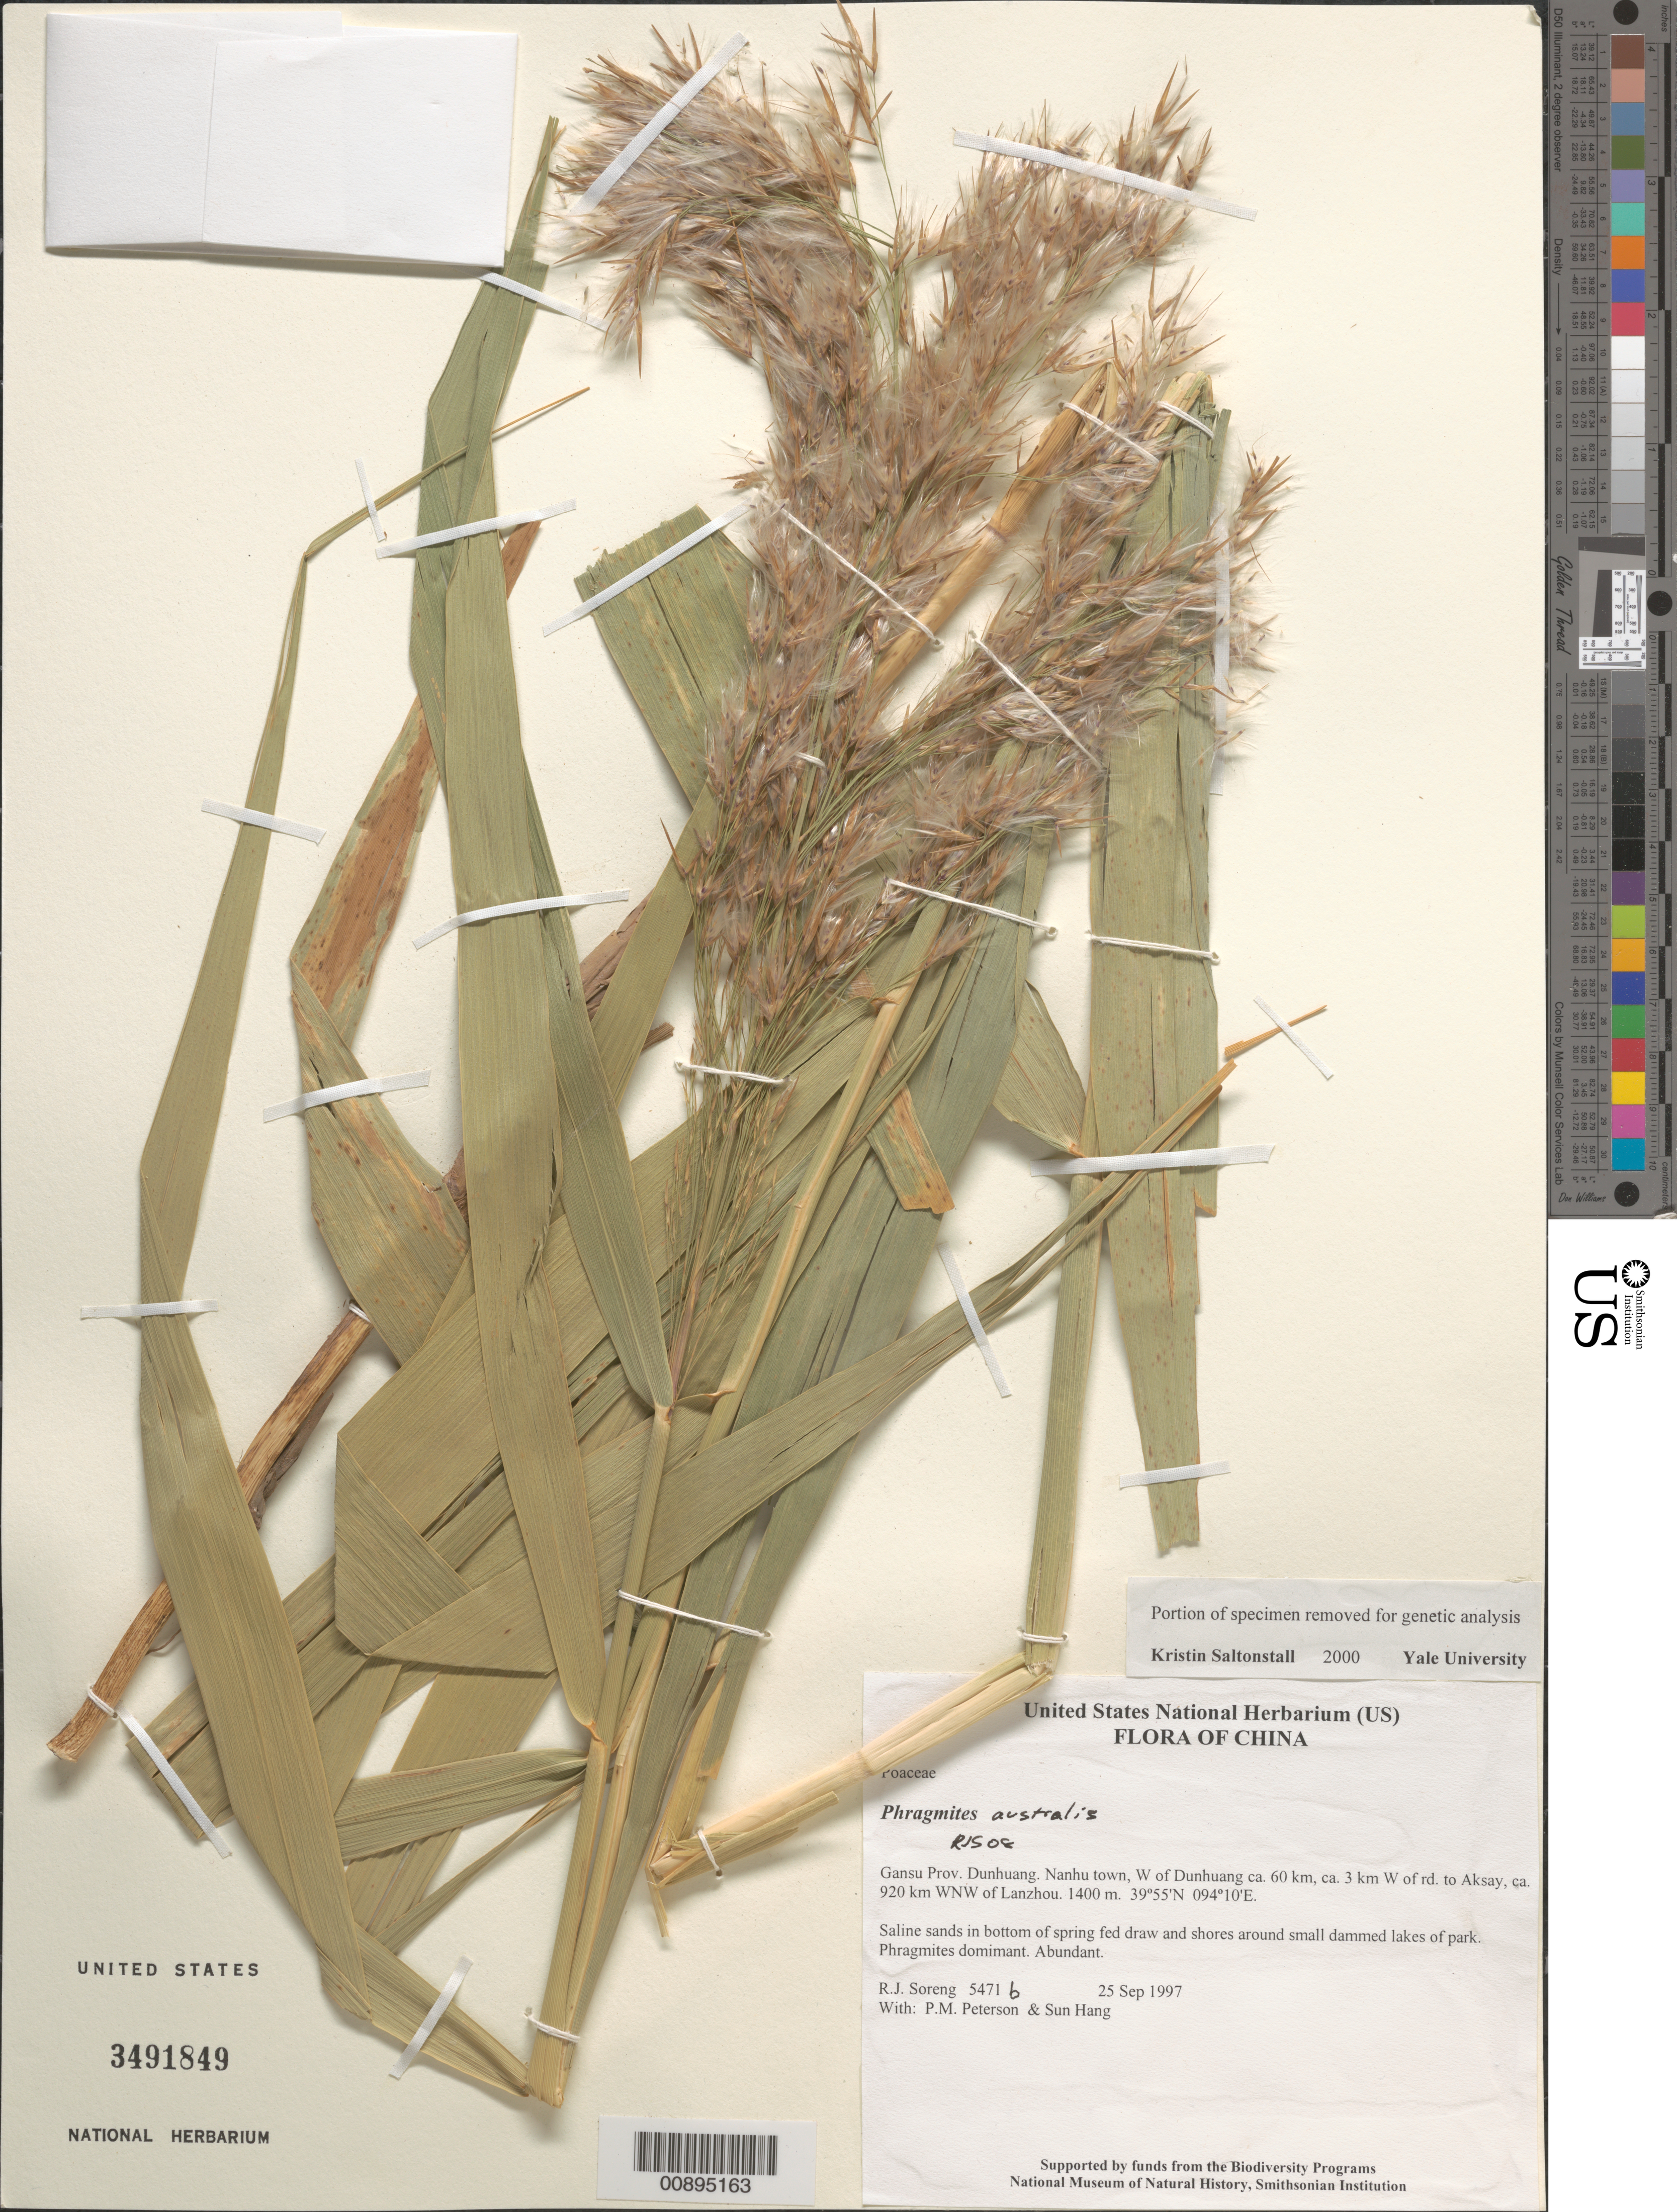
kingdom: Plantae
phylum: Tracheophyta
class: Liliopsida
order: Poales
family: Poaceae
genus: Phragmites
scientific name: Phragmites australis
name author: (Cav.) Trin. ex Steud.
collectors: R. J. Soreng, P. M. Peterson & Sun Hang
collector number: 5471b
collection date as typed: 25 Sep 1997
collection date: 1997-09-25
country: China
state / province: Gansu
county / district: Dunhuang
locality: Nanhu town, W of Dunhuang ca. 60 km, ca. 3 km W of rd. to Aksay, ca. 920 km WNW of Lanzhou.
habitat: Saline sands in bottom of spring fed draw and shores around small dammed lakes of park. Phragmites domimant.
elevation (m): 1400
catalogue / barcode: US 3491849